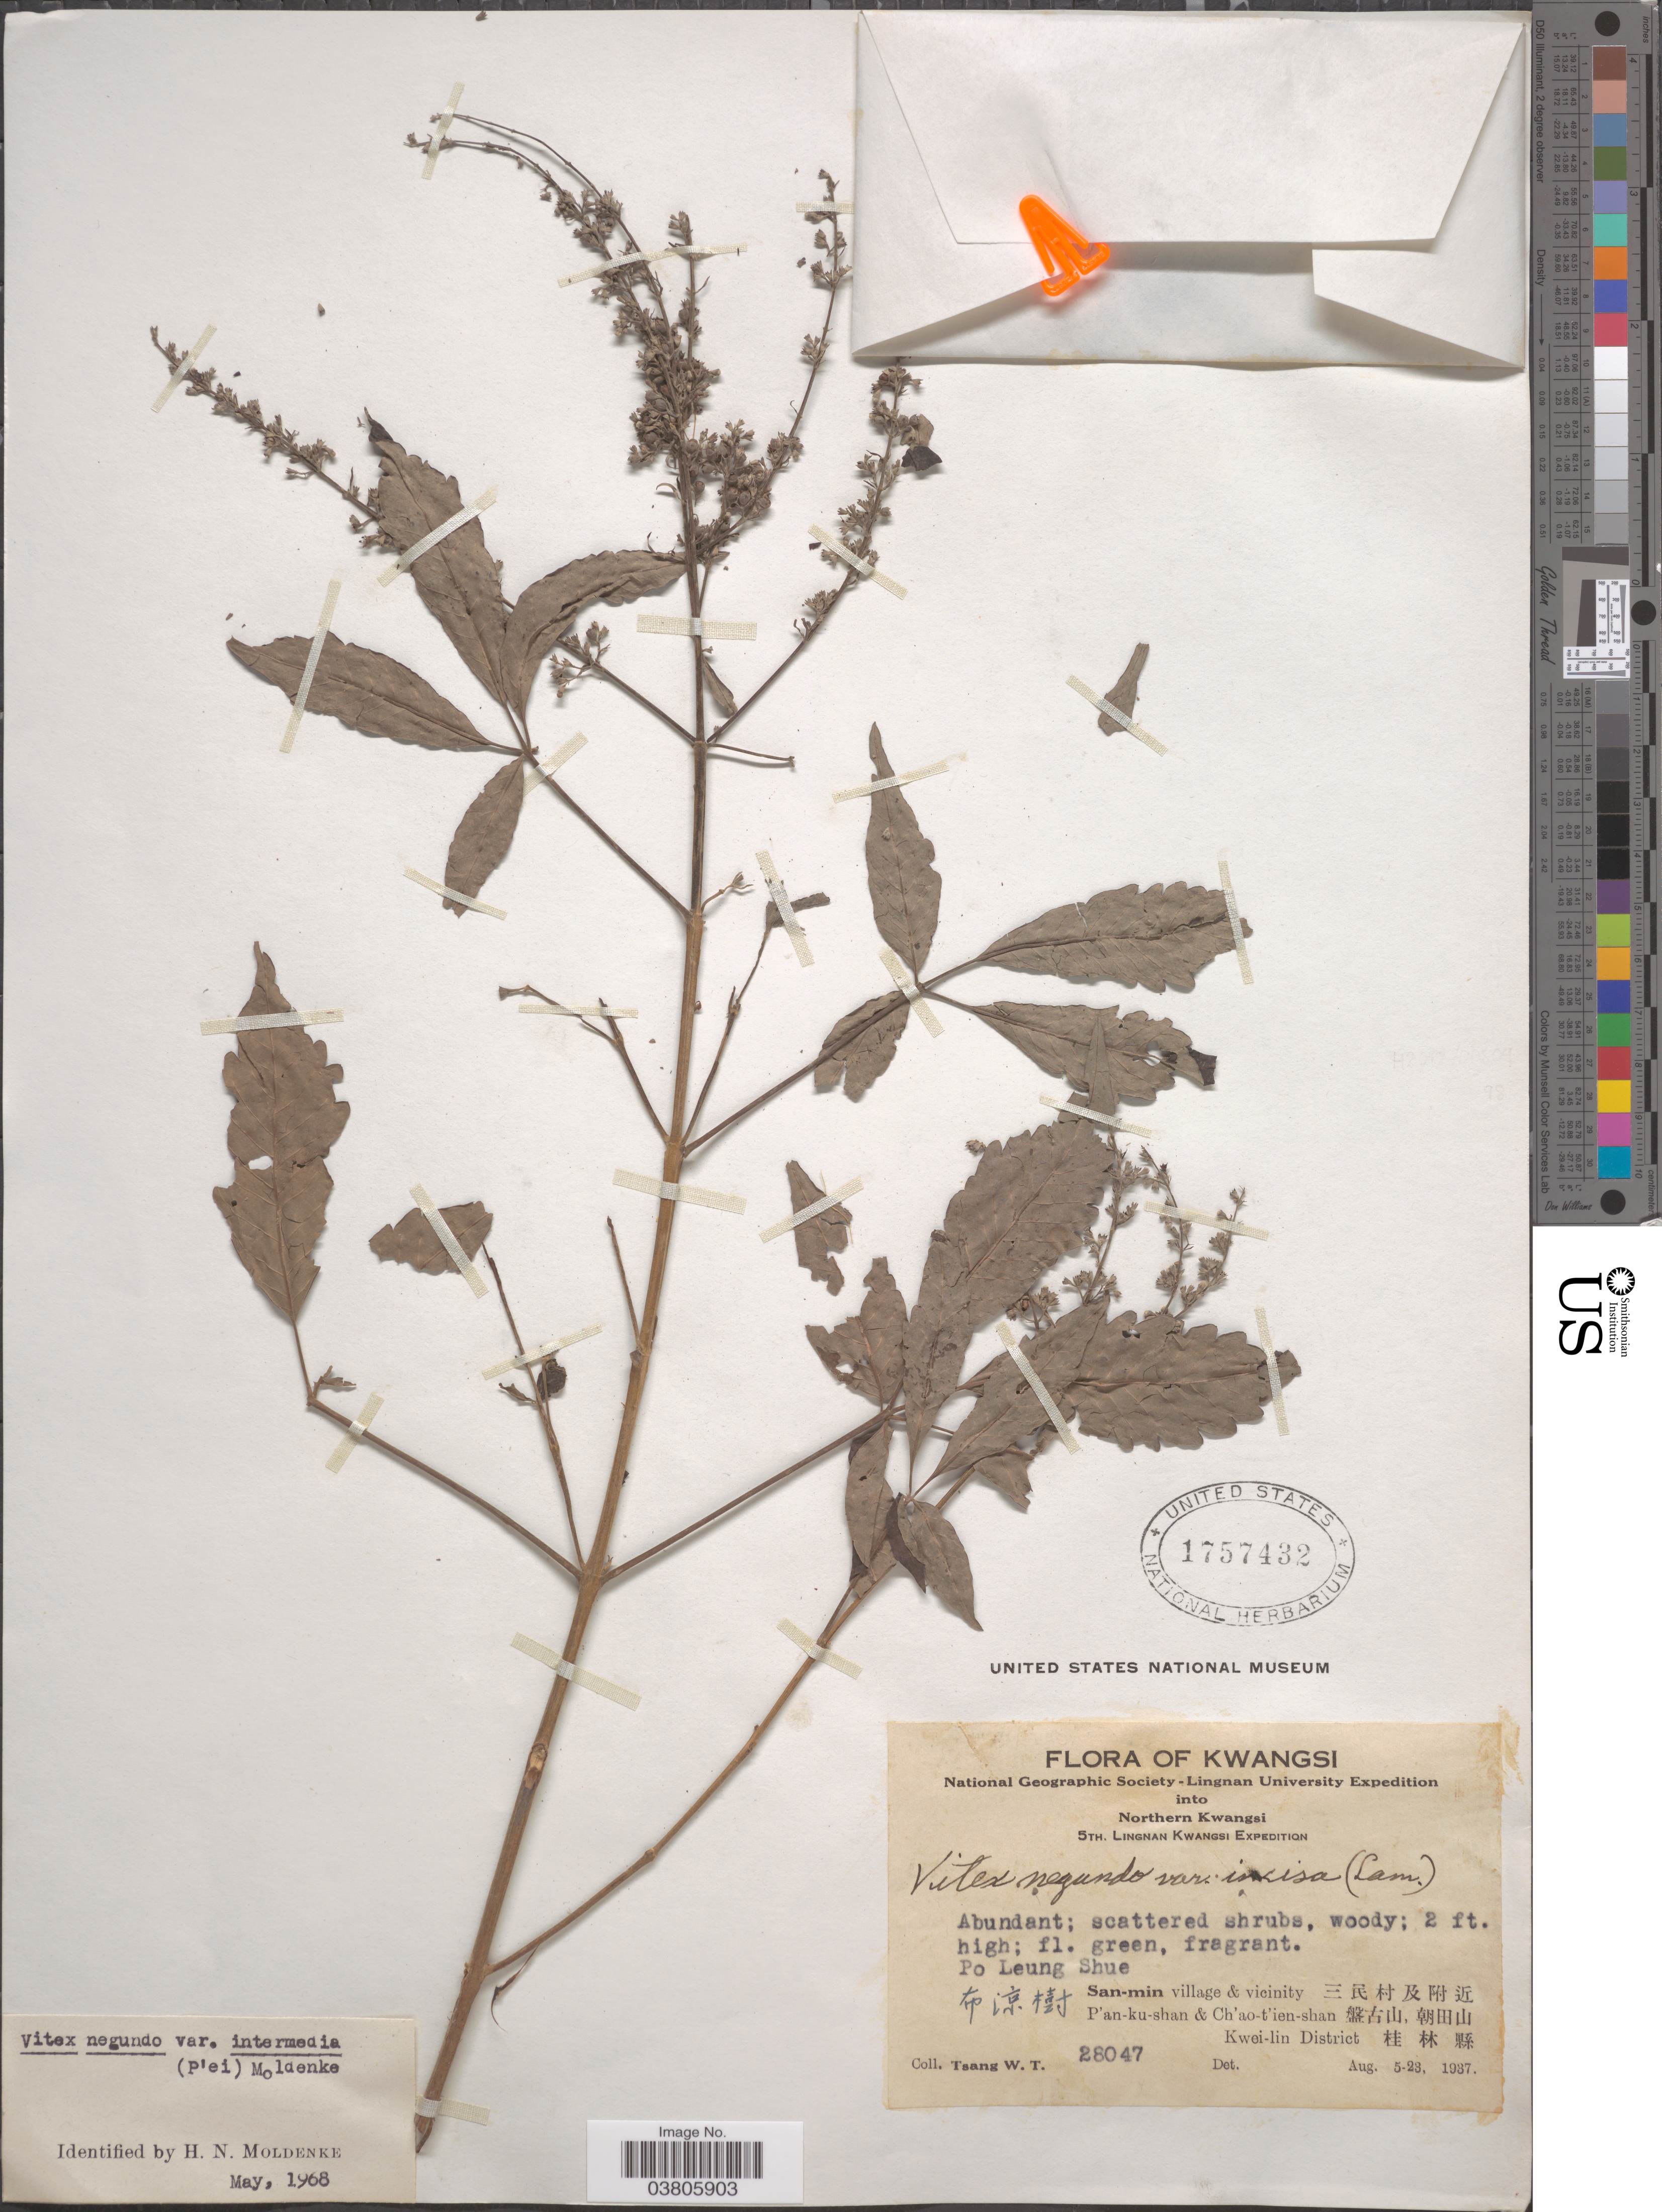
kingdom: Plantae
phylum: Tracheophyta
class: Magnoliopsida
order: Lamiales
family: Lamiaceae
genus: Vitex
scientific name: Vitex negundo var. intermedia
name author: (C. Pei) Moldenke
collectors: W. T. Tsang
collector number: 28047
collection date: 1937-08-05/1937-08-23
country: China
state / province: Guangxi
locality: Kwangsi. Northern Kwangsi. Po Leung Shue X. San-min village & vicinity X. P'an-ku-shan & Ch'ao-t'ien-shan X. Kwei-lin District X.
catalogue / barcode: US 1757432